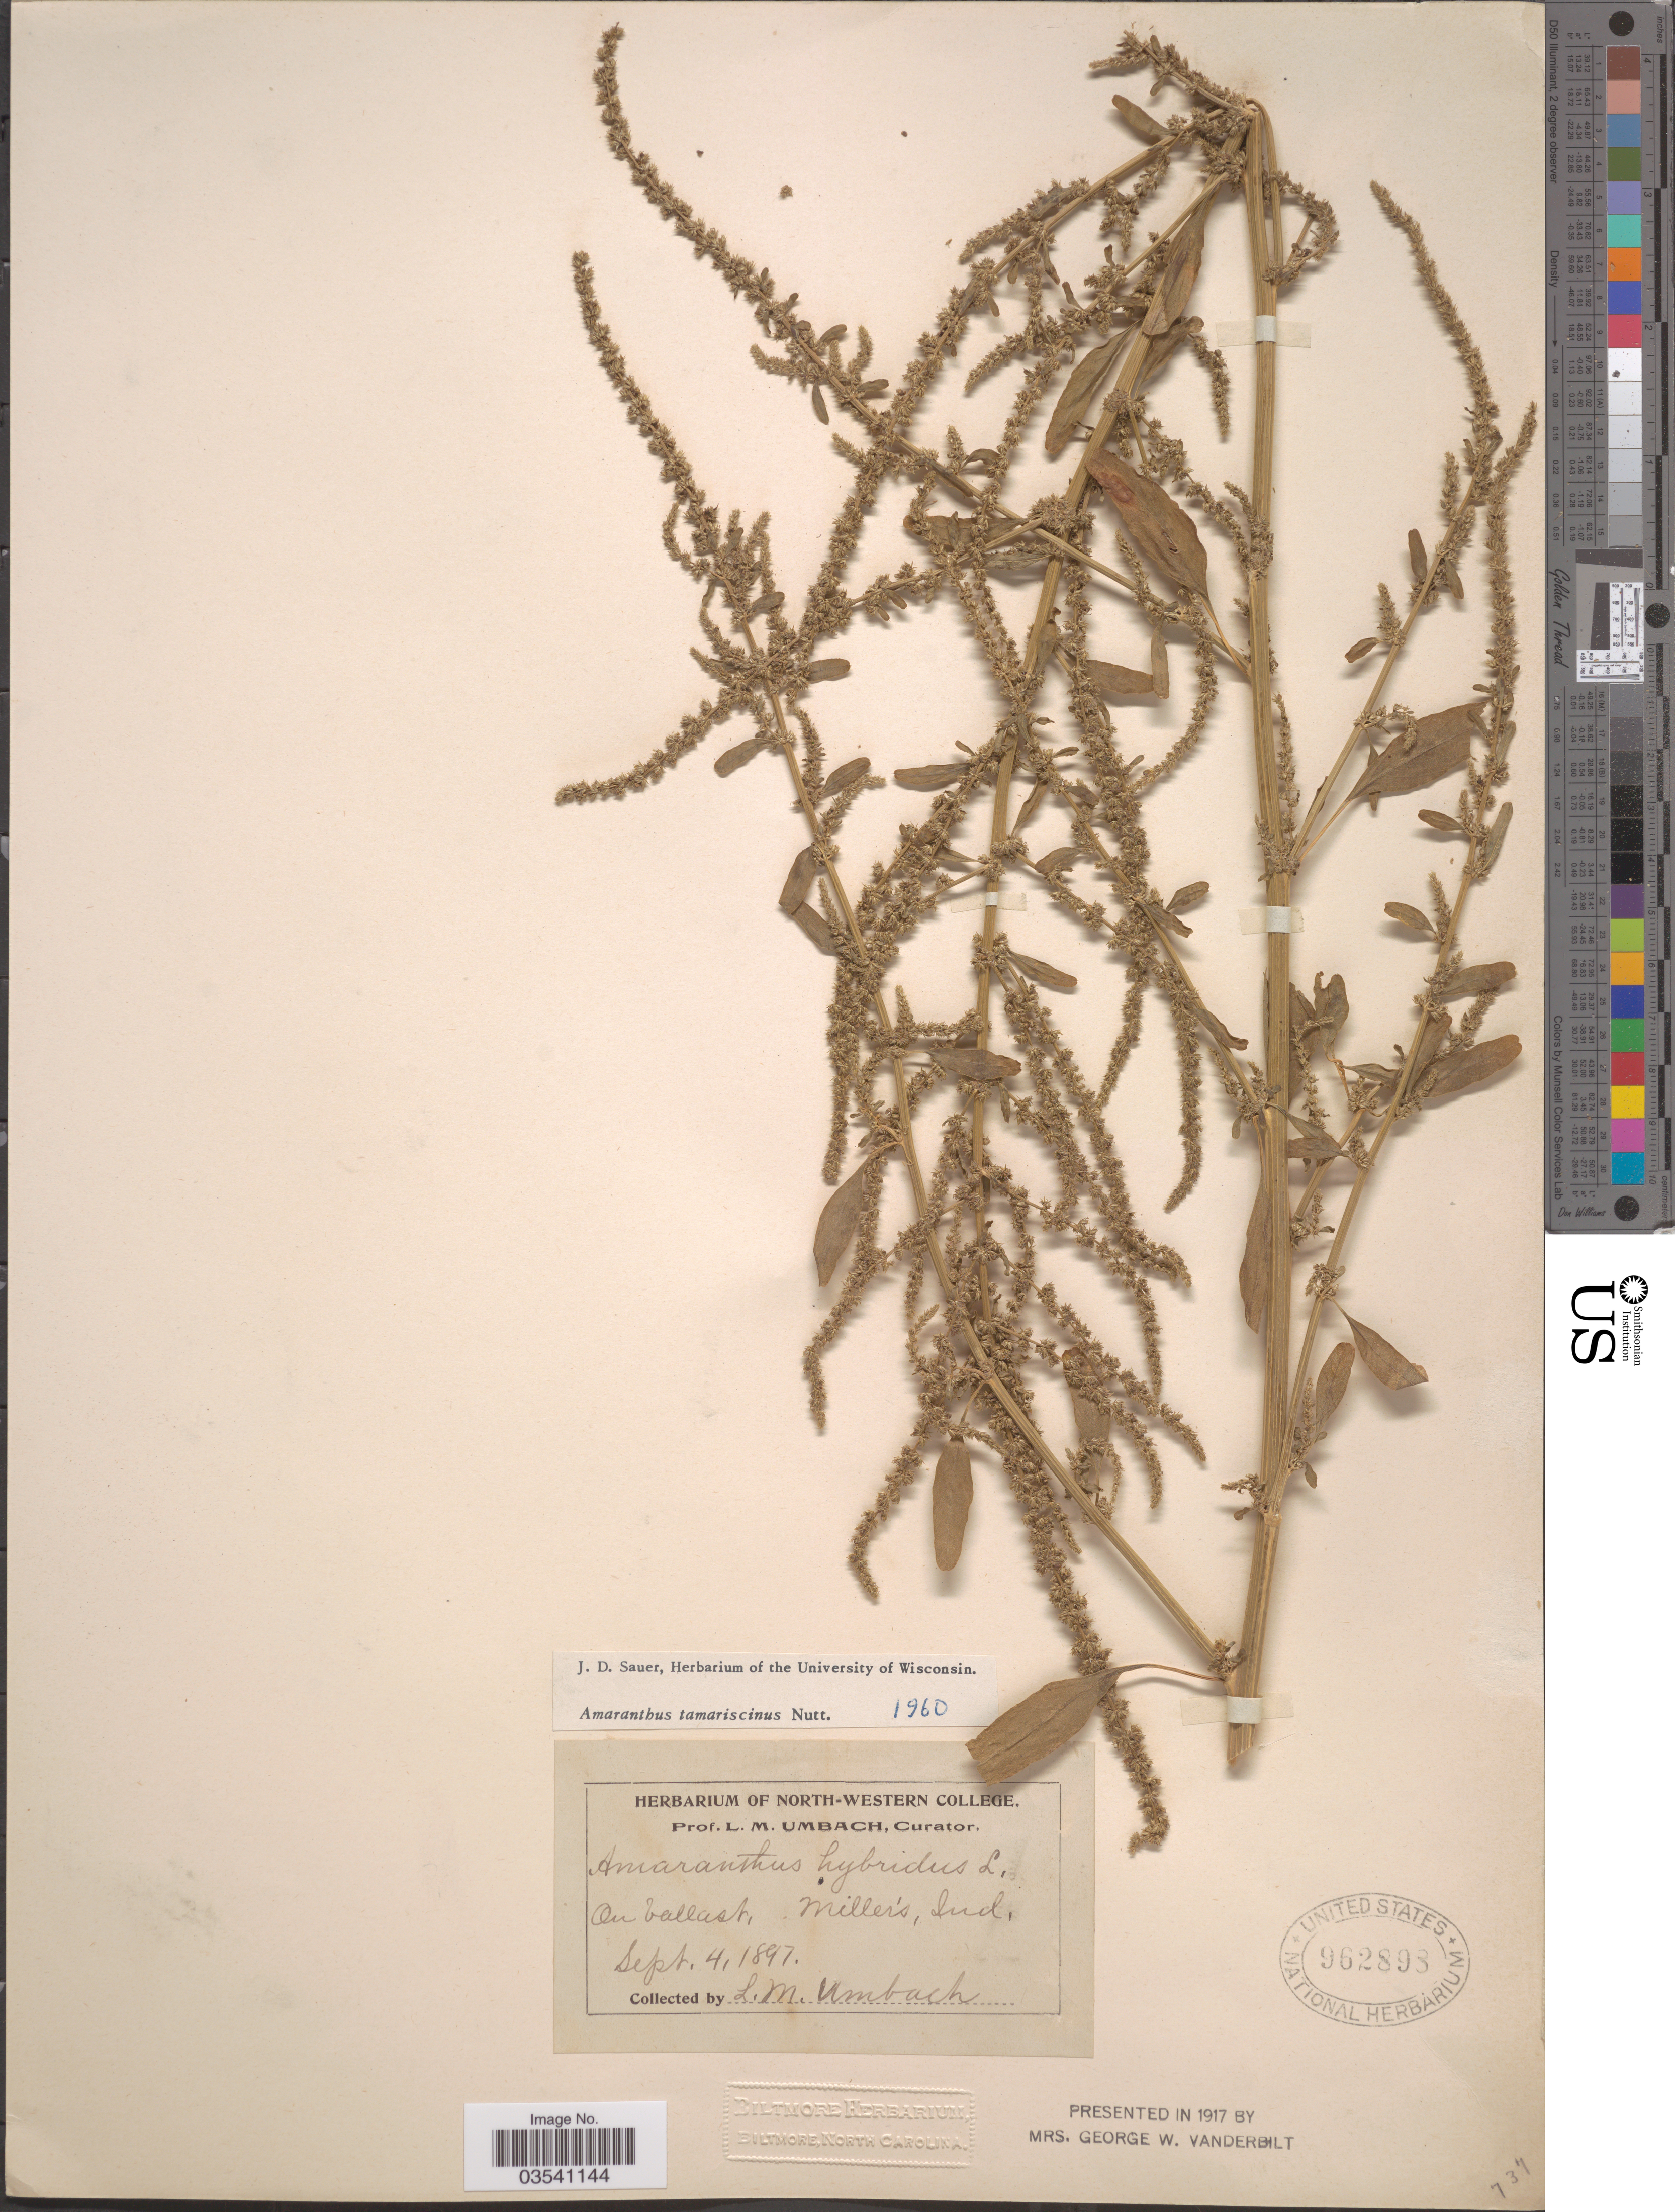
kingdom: Plantae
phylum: Tracheophyta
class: Magnoliopsida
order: Caryophyllales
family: Amaranthaceae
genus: Amaranthus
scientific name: Amaranthus tamariscinus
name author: Nutt.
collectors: L. M. Umbach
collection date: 1897-09-04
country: United States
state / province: Indiana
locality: On ballast, Miller's.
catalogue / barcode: US 962898